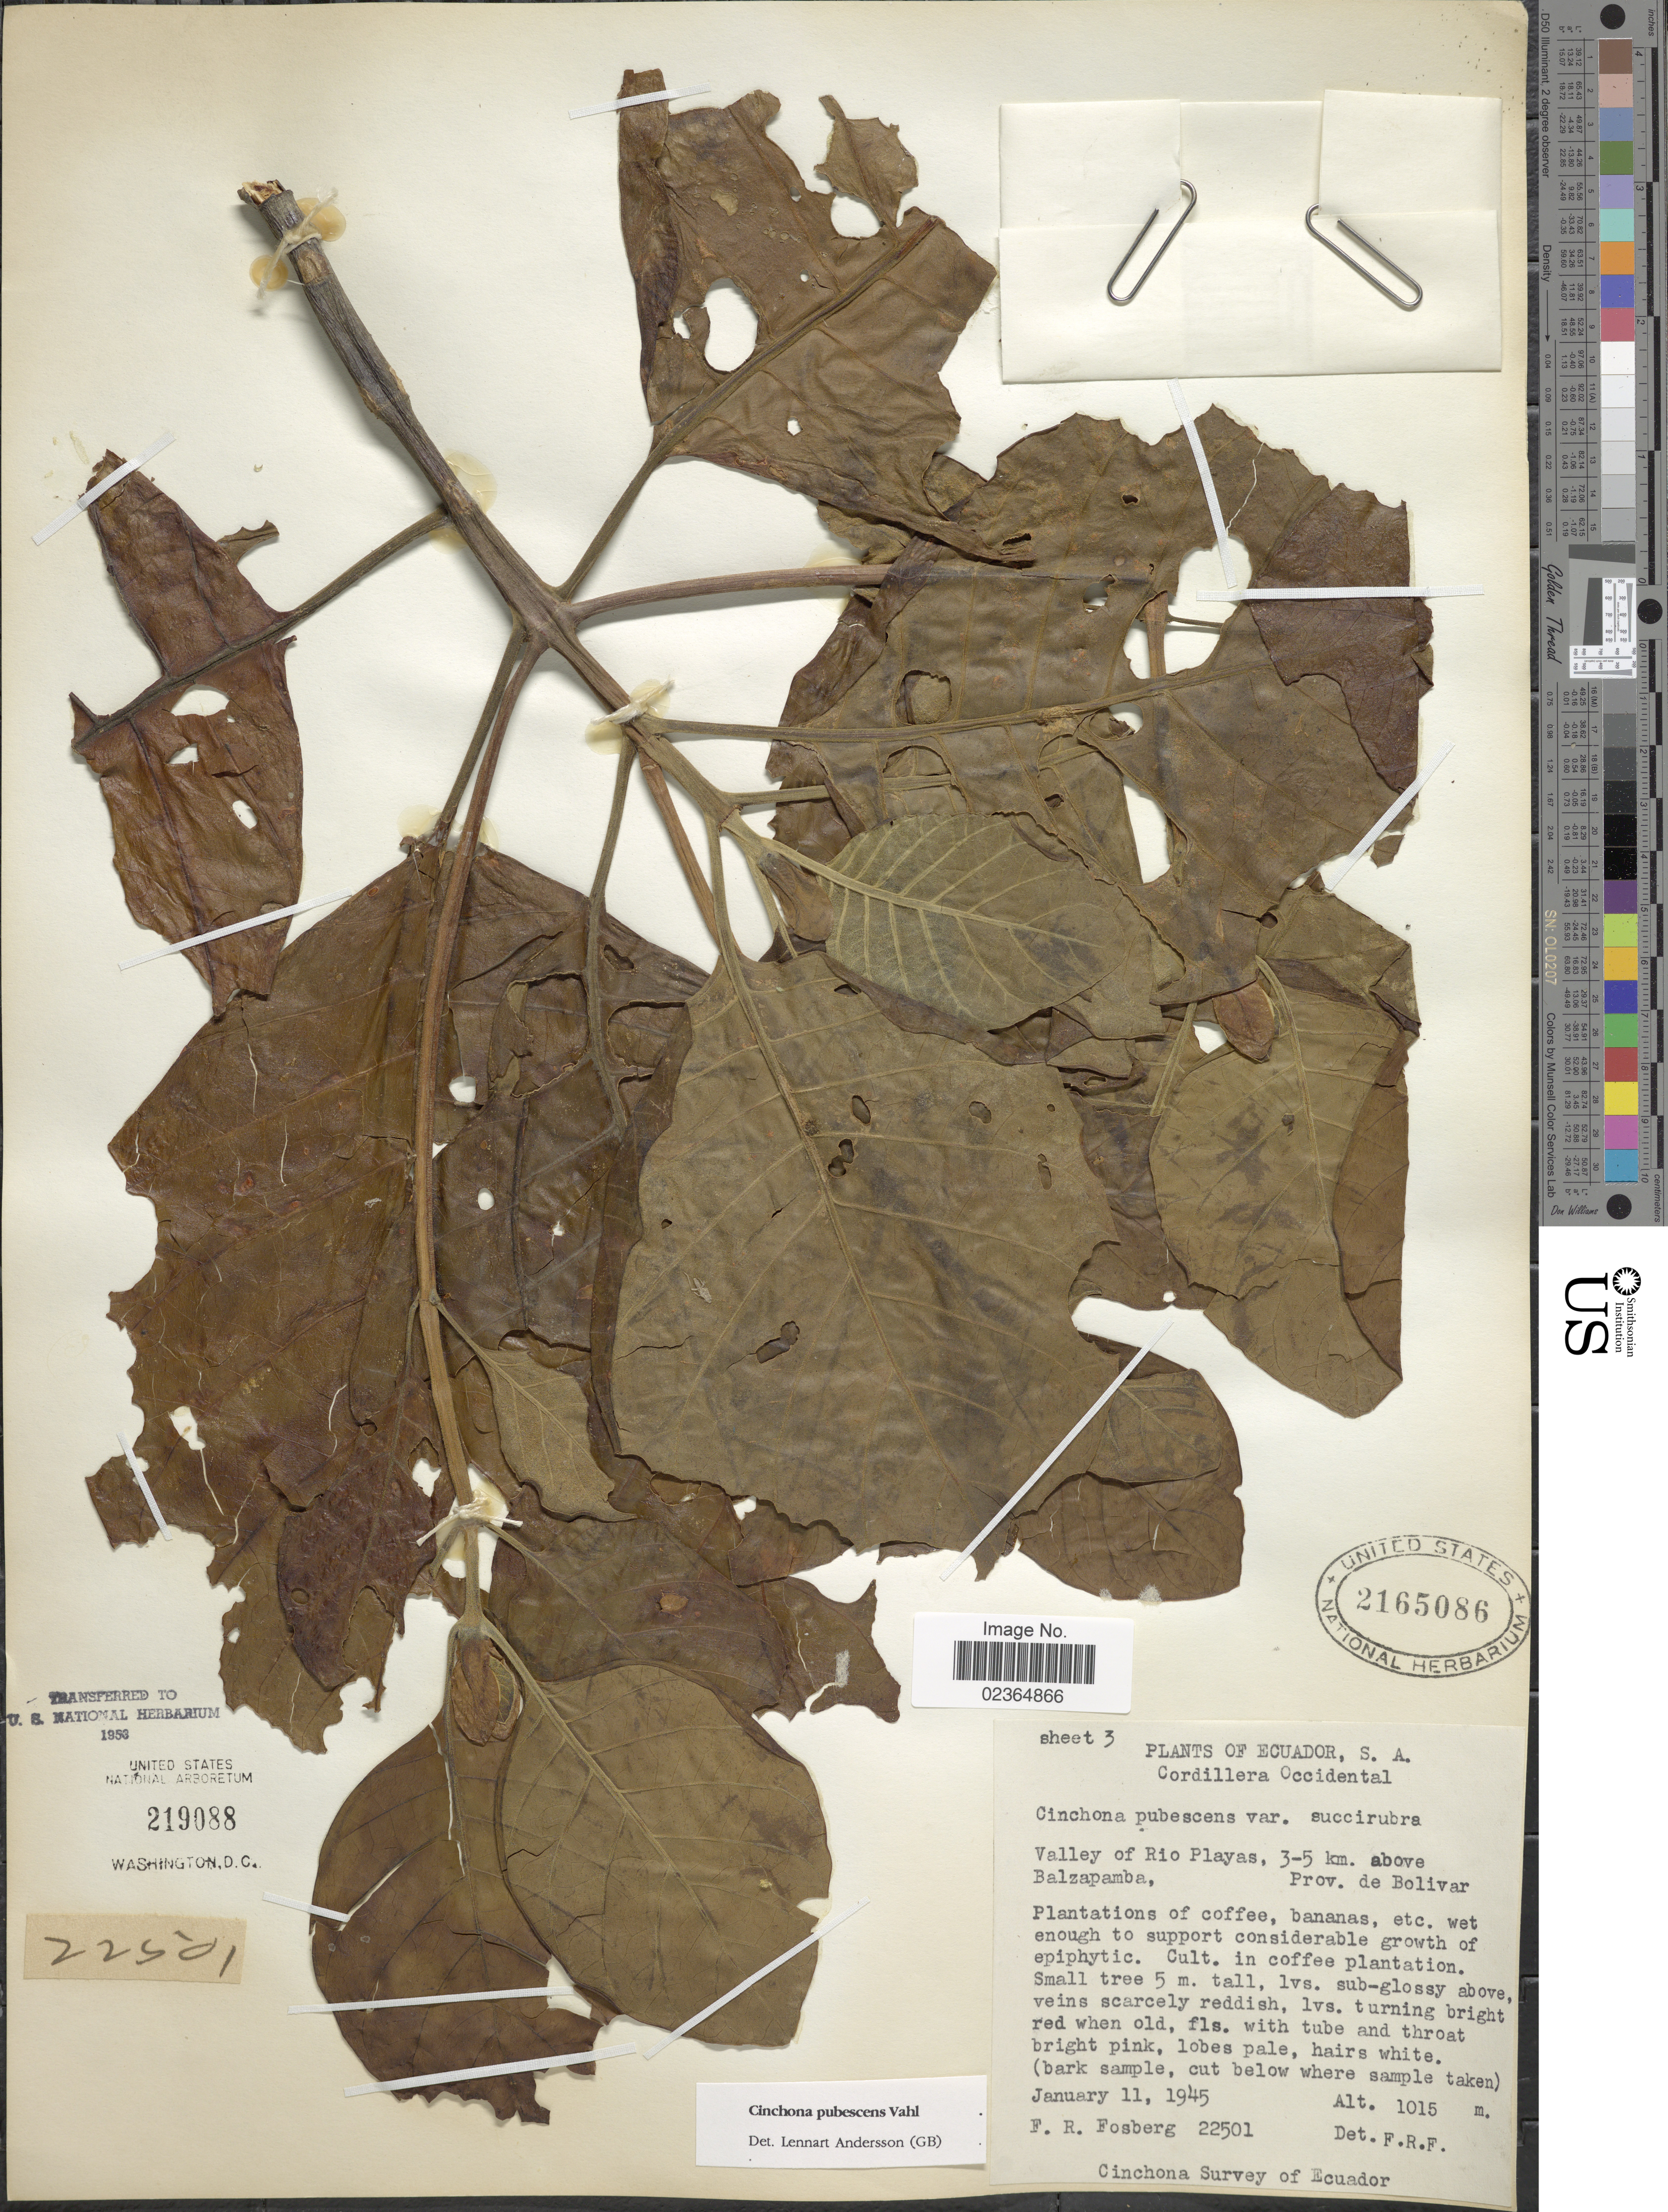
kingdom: Plantae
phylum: Tracheophyta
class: Magnoliopsida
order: Gentianales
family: Rubiaceae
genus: Cinchona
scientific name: Cinchona pubescens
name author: Vahl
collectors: F. R. Fosberg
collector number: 22501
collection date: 1945-01-11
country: Ecuador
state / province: Bolívar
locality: Cordillera Occidental. Valley of Rio Playas, 3-5 km. above Balzapamba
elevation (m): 1015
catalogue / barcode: US 2165086